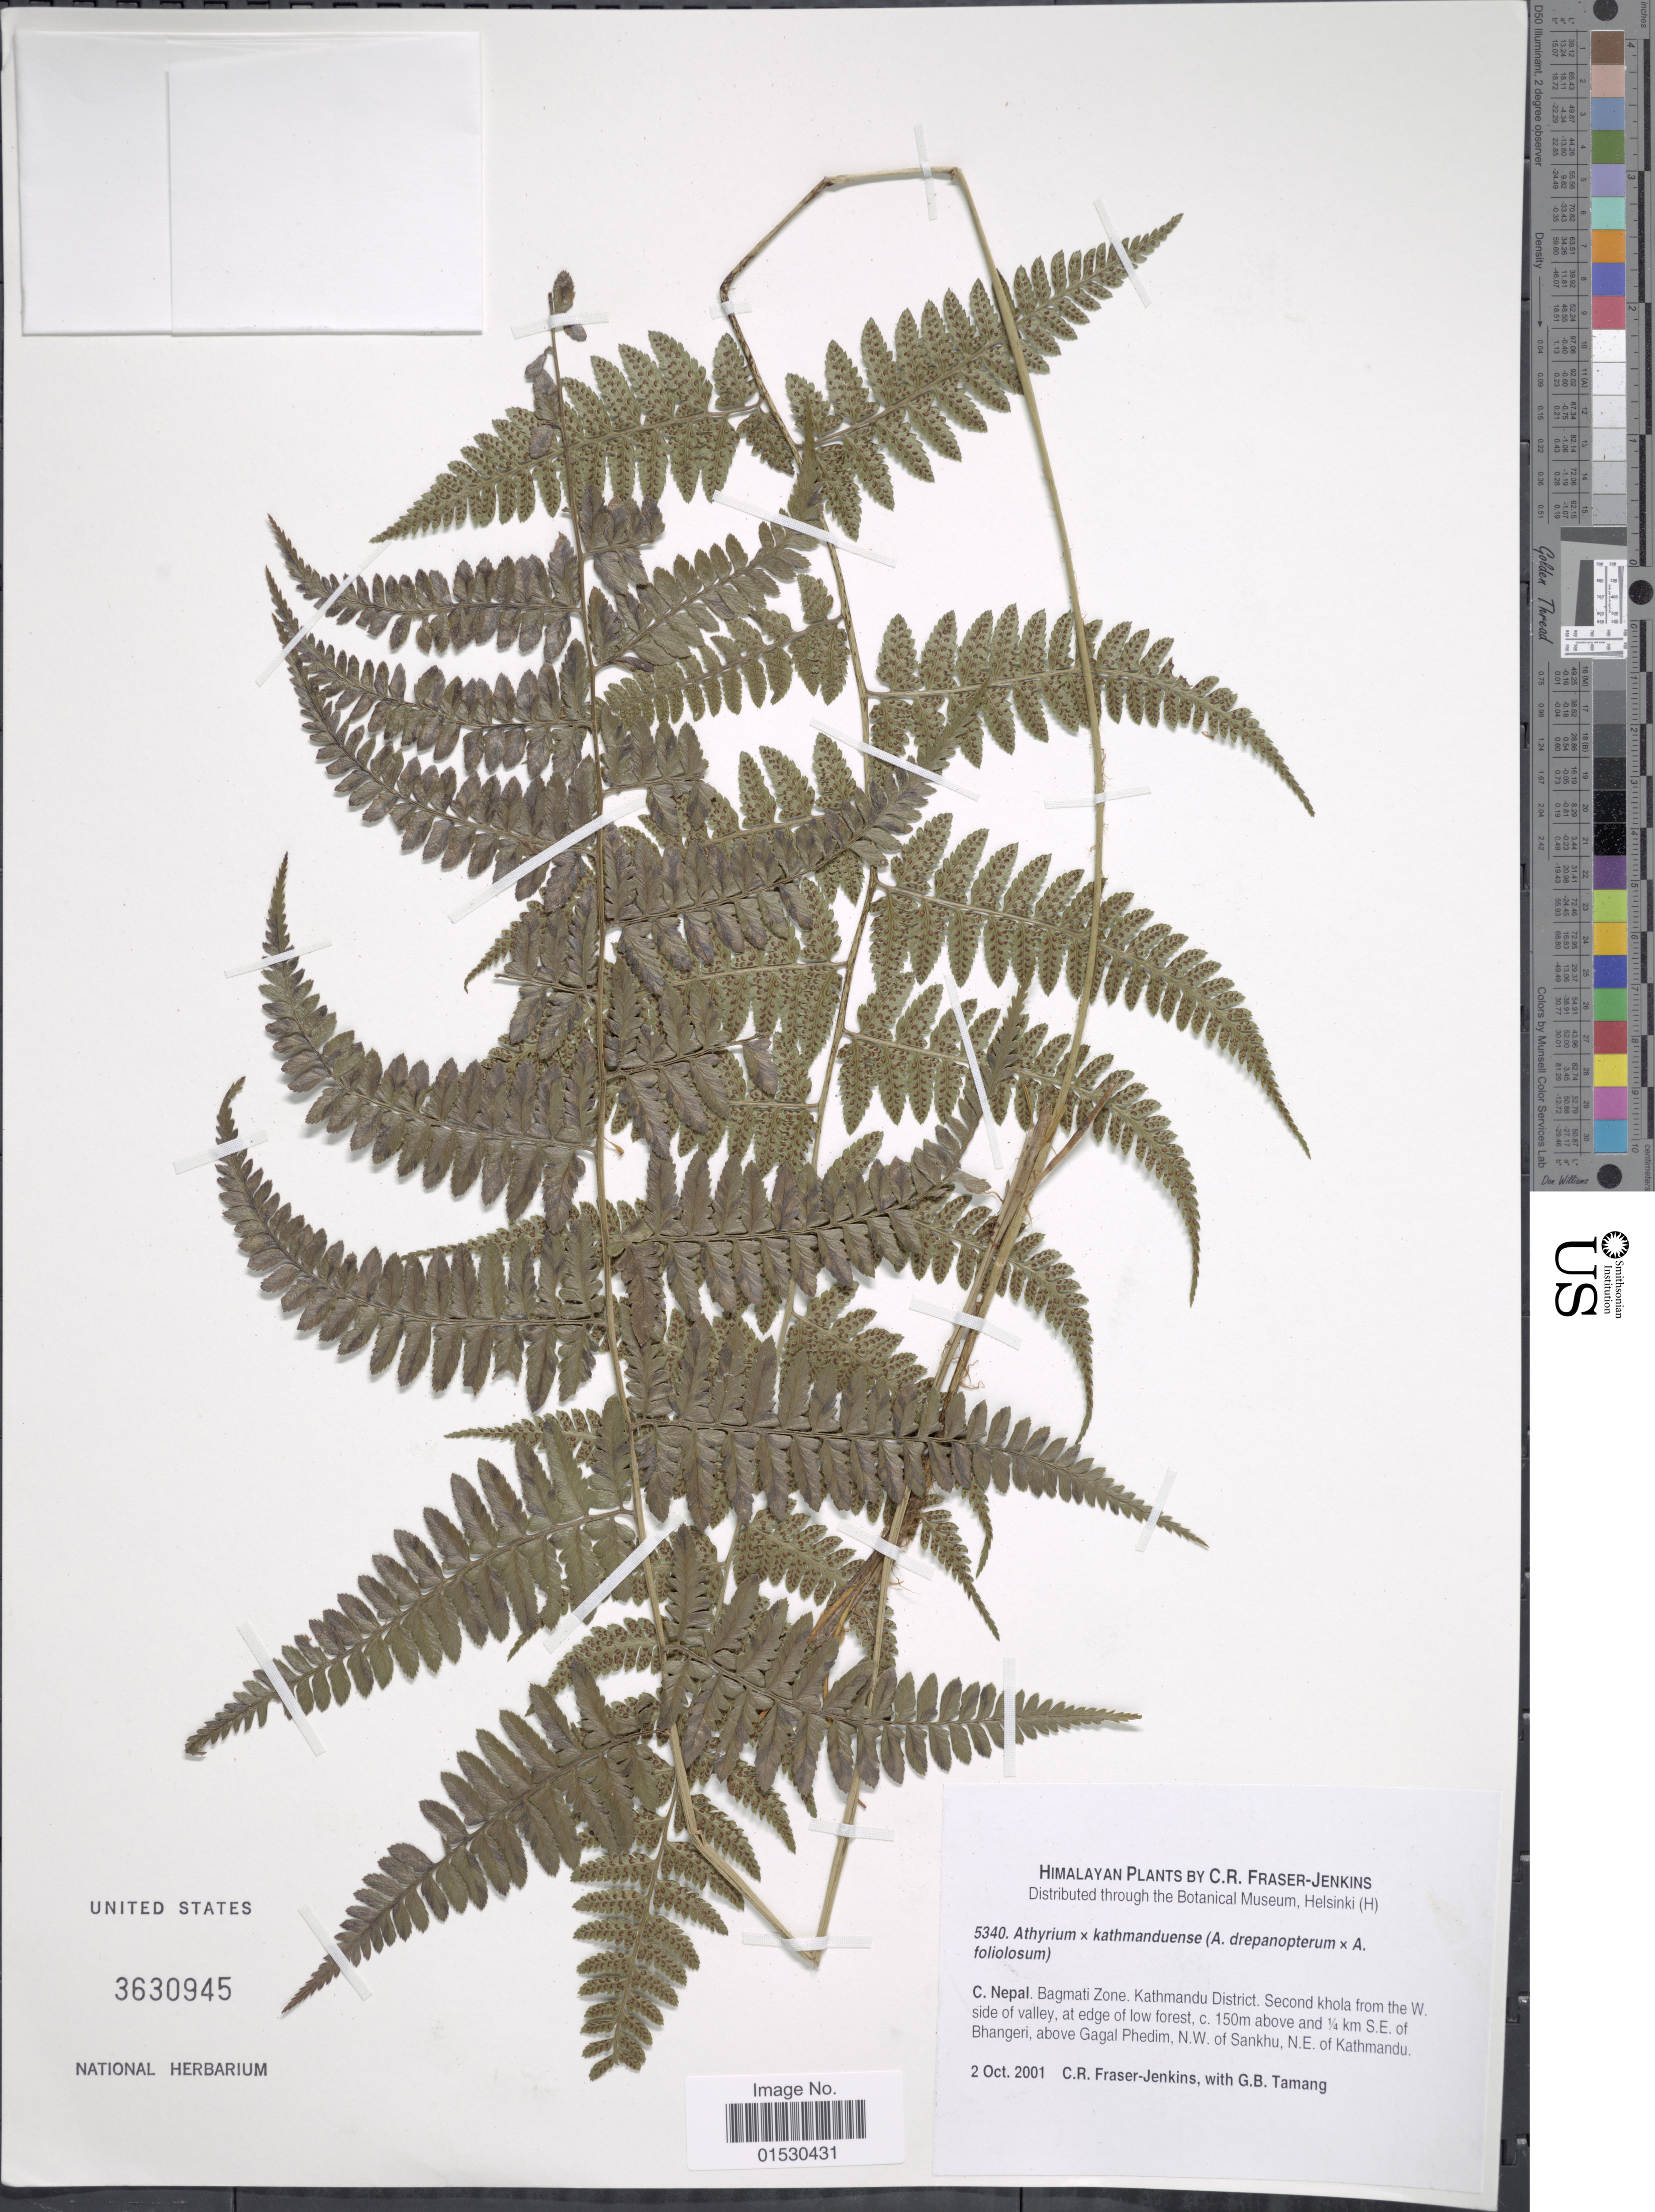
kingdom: Plantae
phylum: Tracheophyta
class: Polypodiopsida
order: Polypodiales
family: Athyriaceae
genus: Athyrium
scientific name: Athyrium x kathmanduense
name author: Fraser-Jenk.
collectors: C. R. Fraser-Jenkins & G. Tamang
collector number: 5340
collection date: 2001-10-02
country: Nepal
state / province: Bagmati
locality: C. Nepal. Bagmati Zone. Kathmandu District. Second khola from the W. side of valley, at edge of low forest, c. 150m above and ¼ km. S.E. of Bhangeri, above Gagal Phedim, N.W. of Sankhu, N.E. of Kathmandu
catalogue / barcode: US 3630945